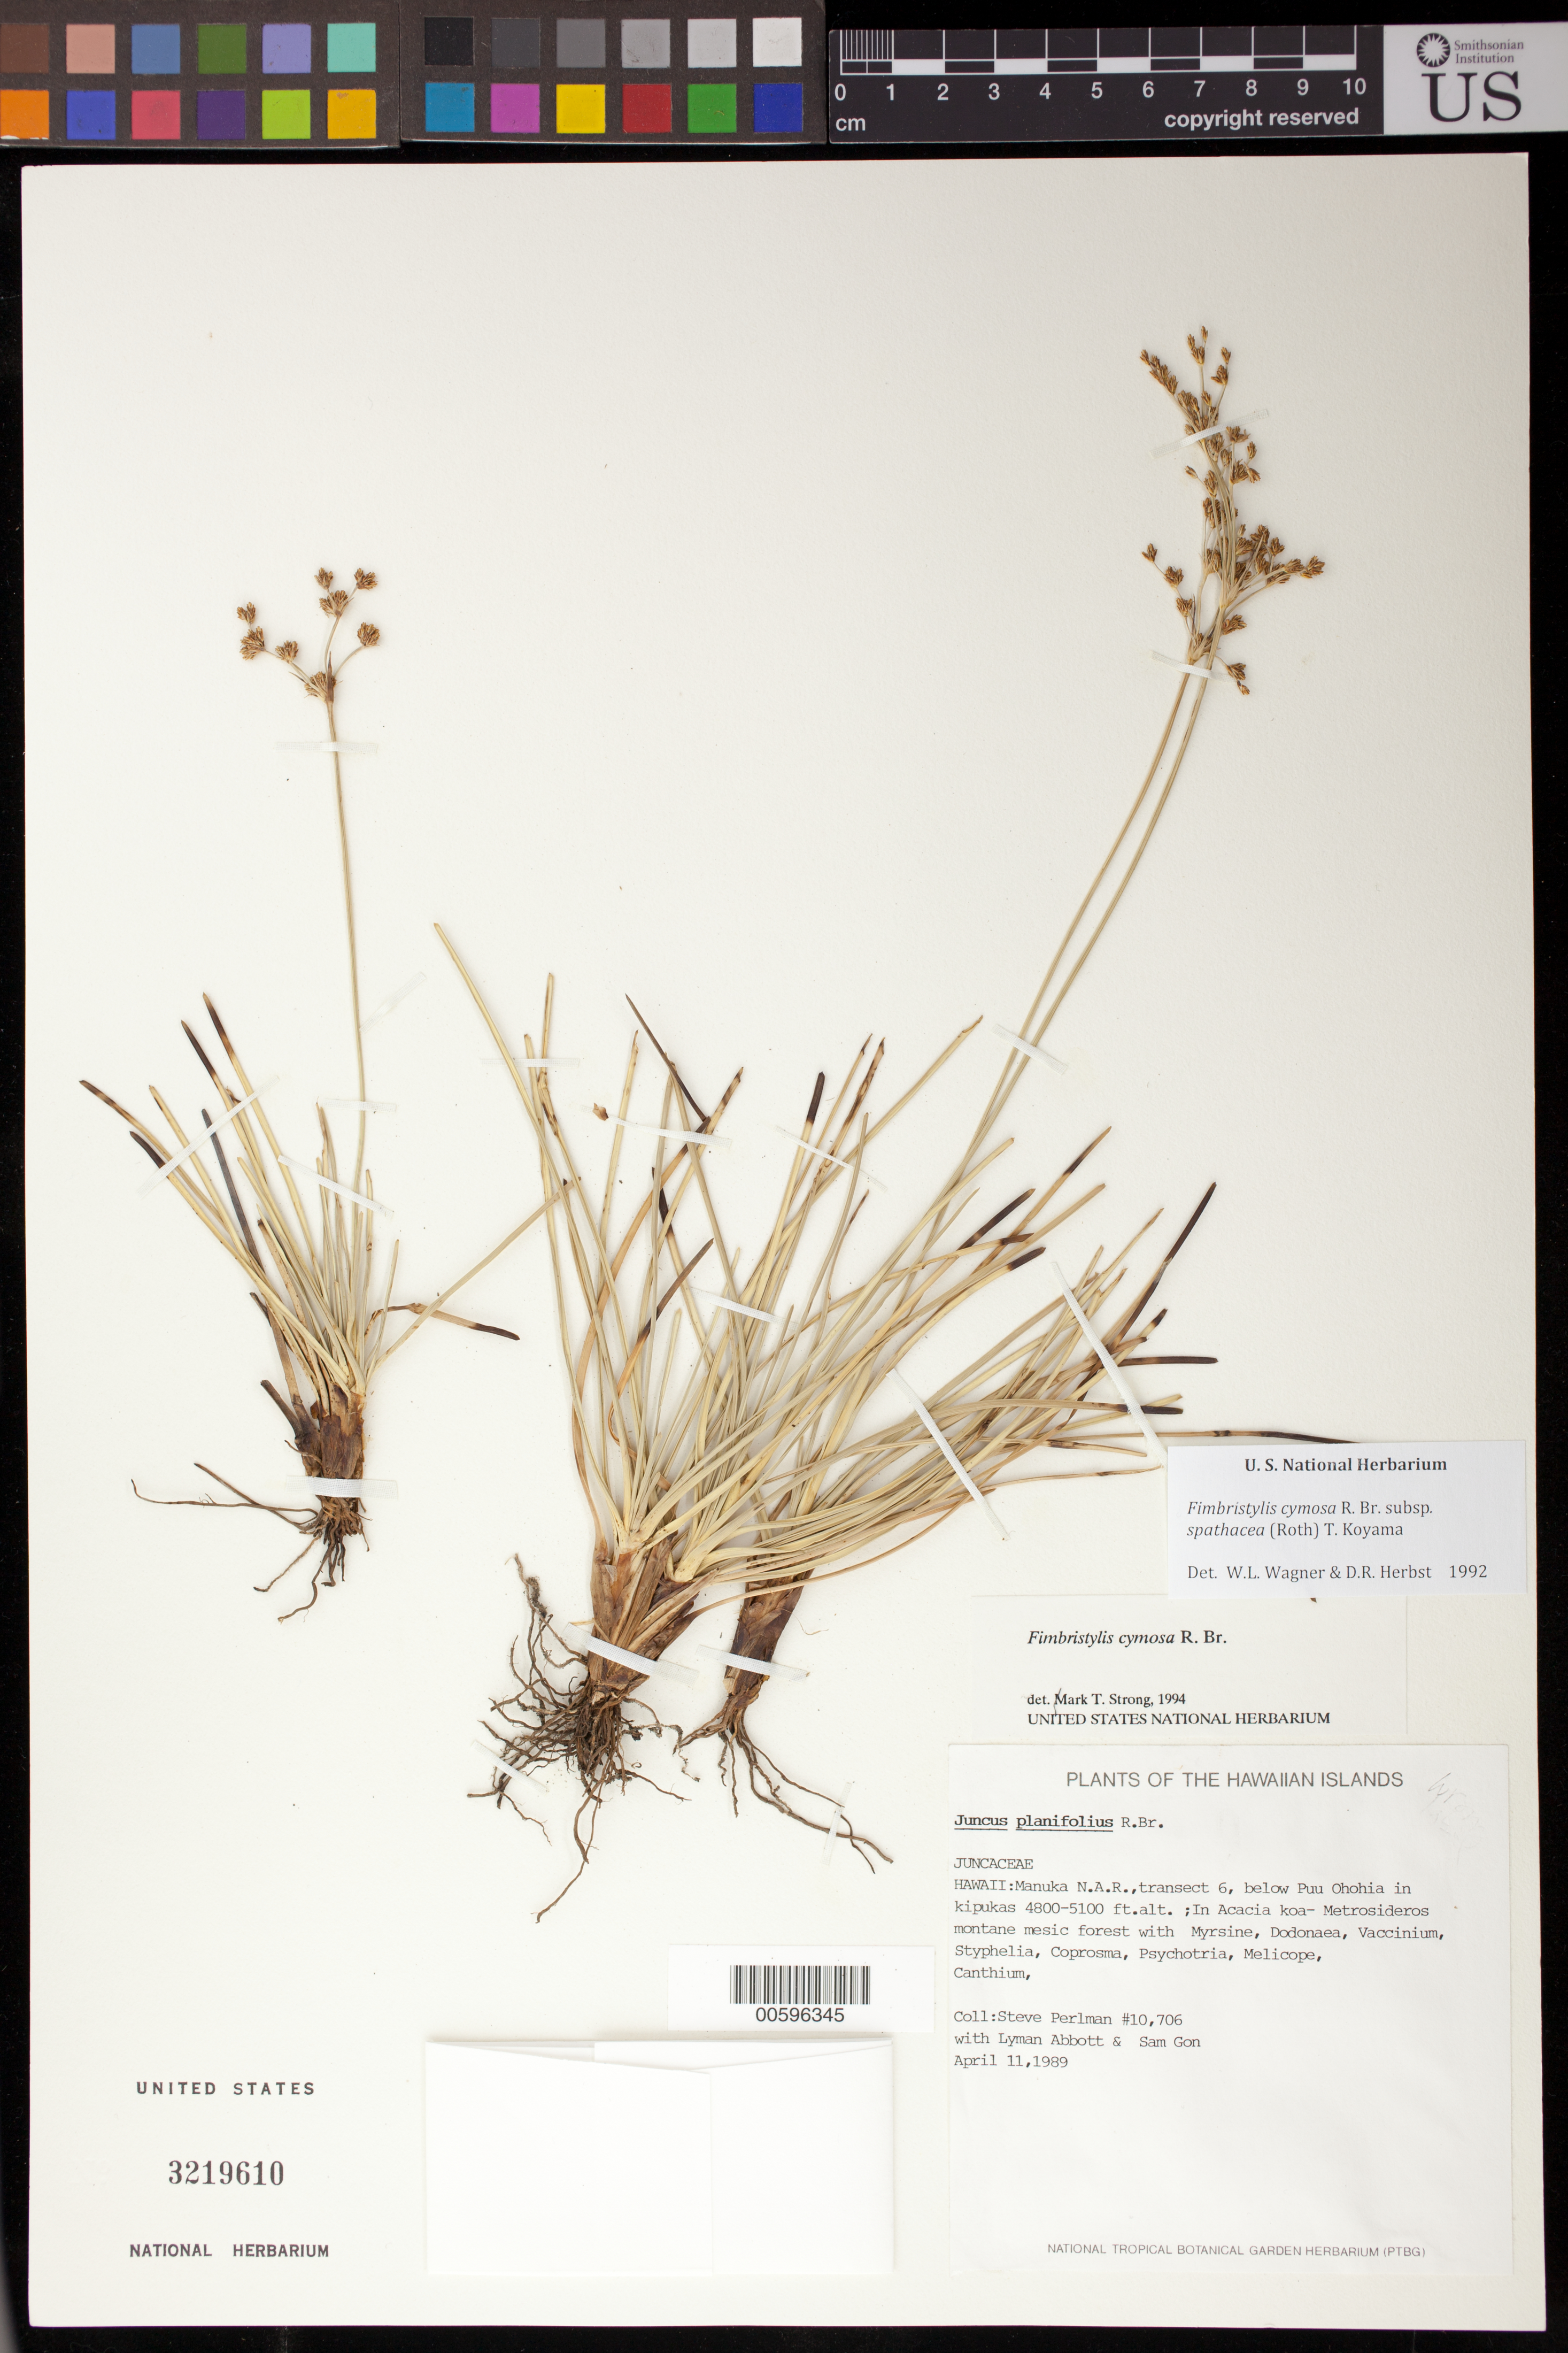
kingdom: Plantae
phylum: Tracheophyta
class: Liliopsida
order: Poales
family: Cyperaceae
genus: Fimbristylis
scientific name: Fimbristylis cymosa subsp. spathacea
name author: (Roth) T. Koyama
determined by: Wagner, W. L.; Herbst, D. R.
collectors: S. P. Perlman, L. Abbott & S. Gon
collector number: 10706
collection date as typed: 11 Apr 1989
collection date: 1989-04-11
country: United States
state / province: Hawaii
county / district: Hawaii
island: Hawaii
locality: Manuka N.A.R., transect 6, below Puu Ohohia in kipukas.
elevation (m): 1463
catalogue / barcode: US 3219610